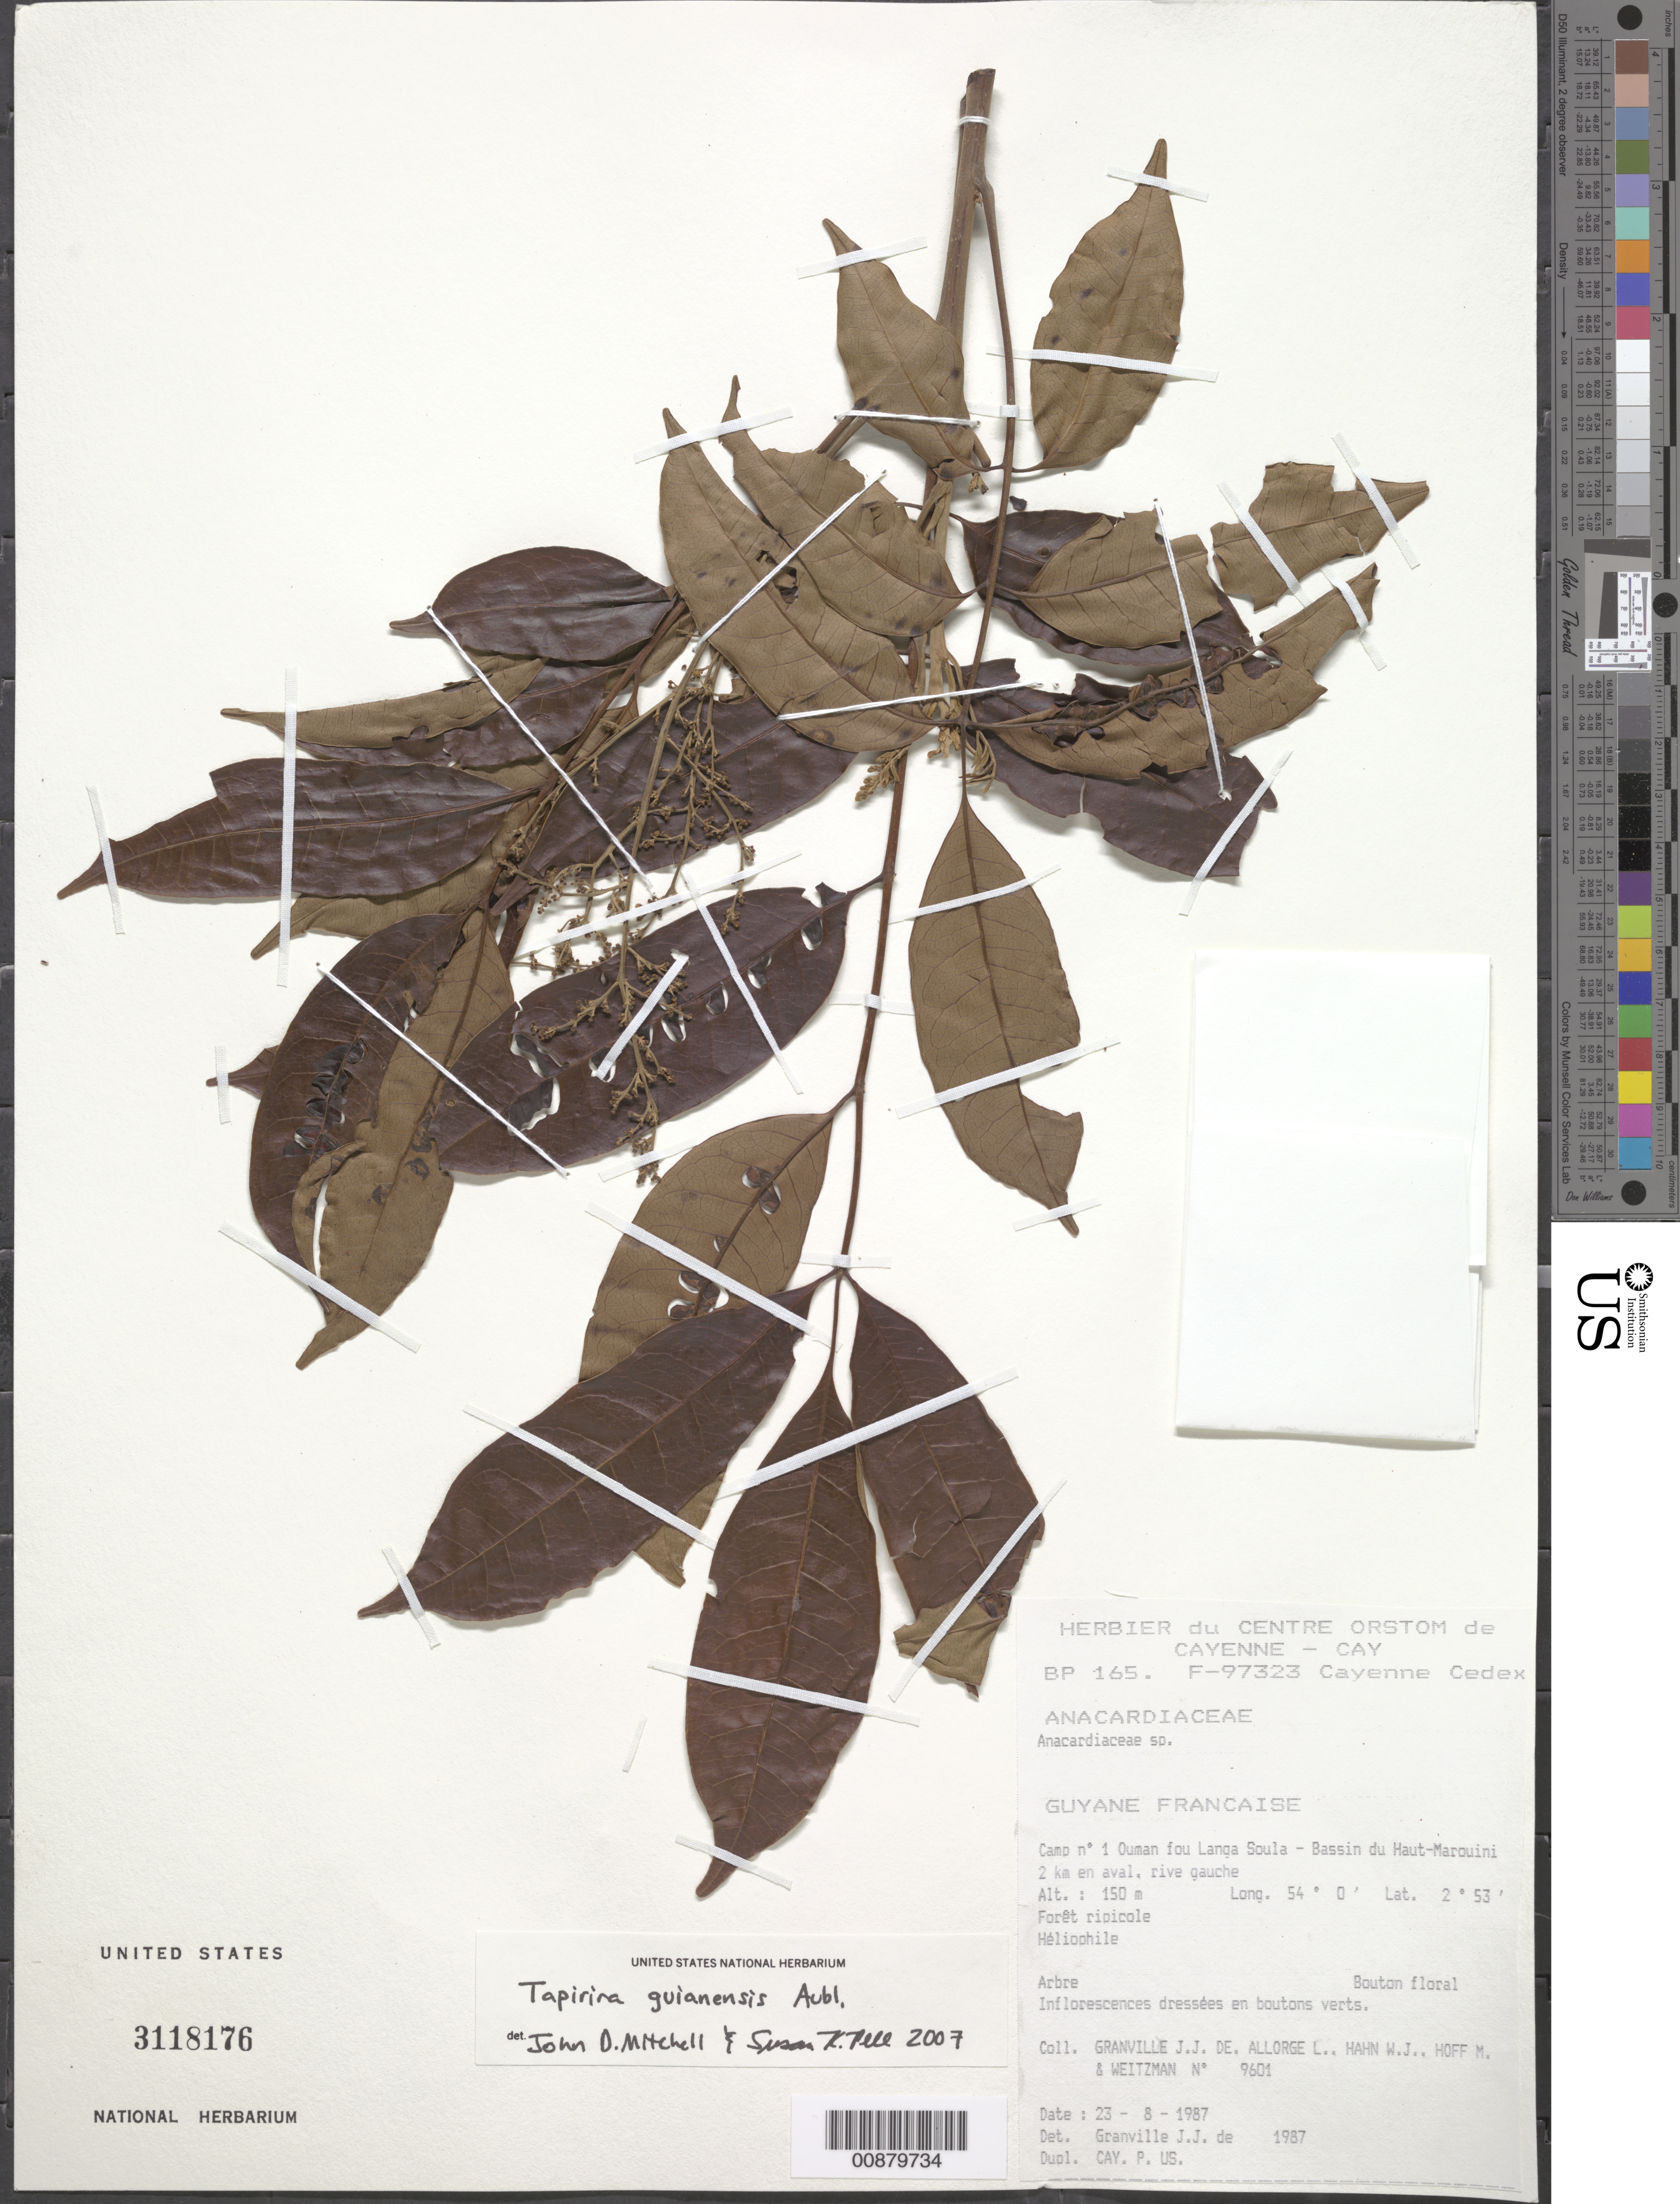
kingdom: Plantae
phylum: Tracheophyta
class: Magnoliopsida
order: Sapindales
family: Anacardiaceae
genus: Tapirira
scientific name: Tapirira guianensis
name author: Aubl.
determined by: Mitchell, J. D.; Pell, S. K.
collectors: J.-J. de Granville, L. Allorge, W. J. Hahn, M. Hoff & A. L. Weitzman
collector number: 9601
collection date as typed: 23-Aug-87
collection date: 1987-08-23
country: French Guiana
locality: Ouman fou Langa Soula, Camp #1, Bassin du Haut-Marouini, 2 km en aval, rive gauche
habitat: Forêt ripicole. Heliophile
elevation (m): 150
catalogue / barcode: US 3118176